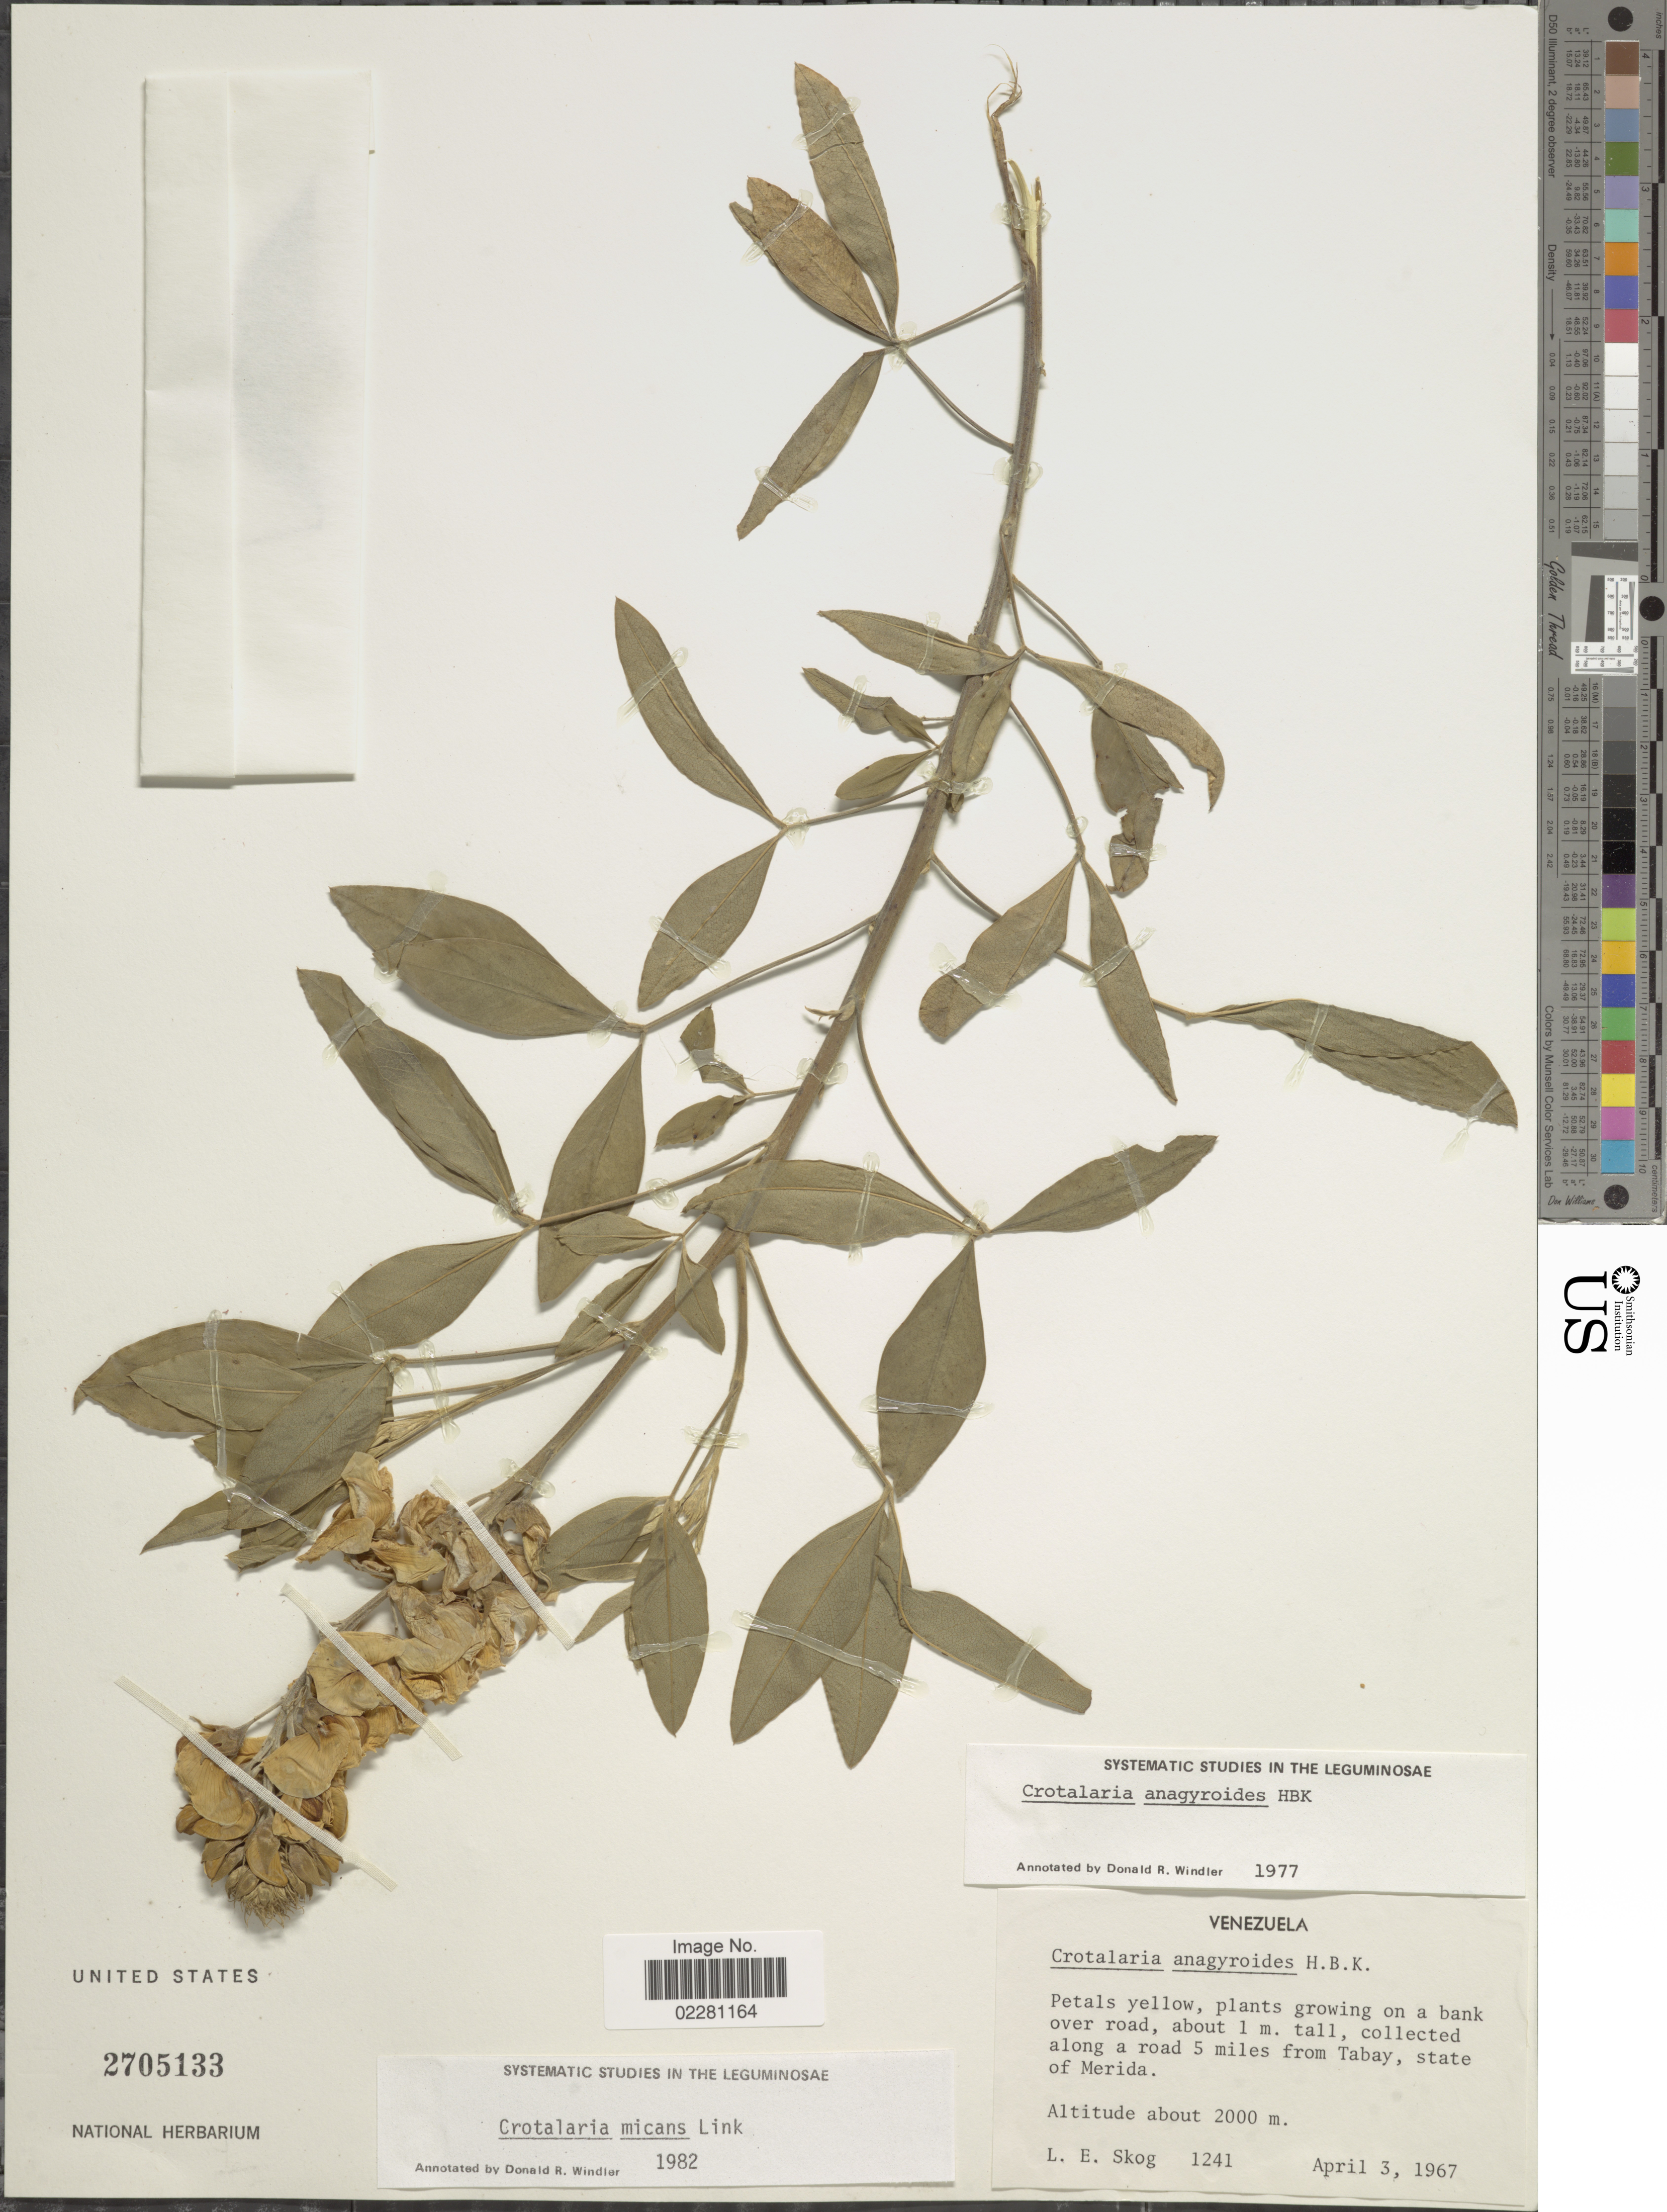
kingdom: Plantae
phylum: Tracheophyta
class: Magnoliopsida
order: Fabales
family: Fabaceae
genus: Crotalaria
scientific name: Crotalaria micans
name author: Link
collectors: L. E. Skog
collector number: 1241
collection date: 1967-04-03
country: Venezuela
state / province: Mérida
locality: Along a road 5 miles from Tabay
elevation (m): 2000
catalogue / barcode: US 2705133